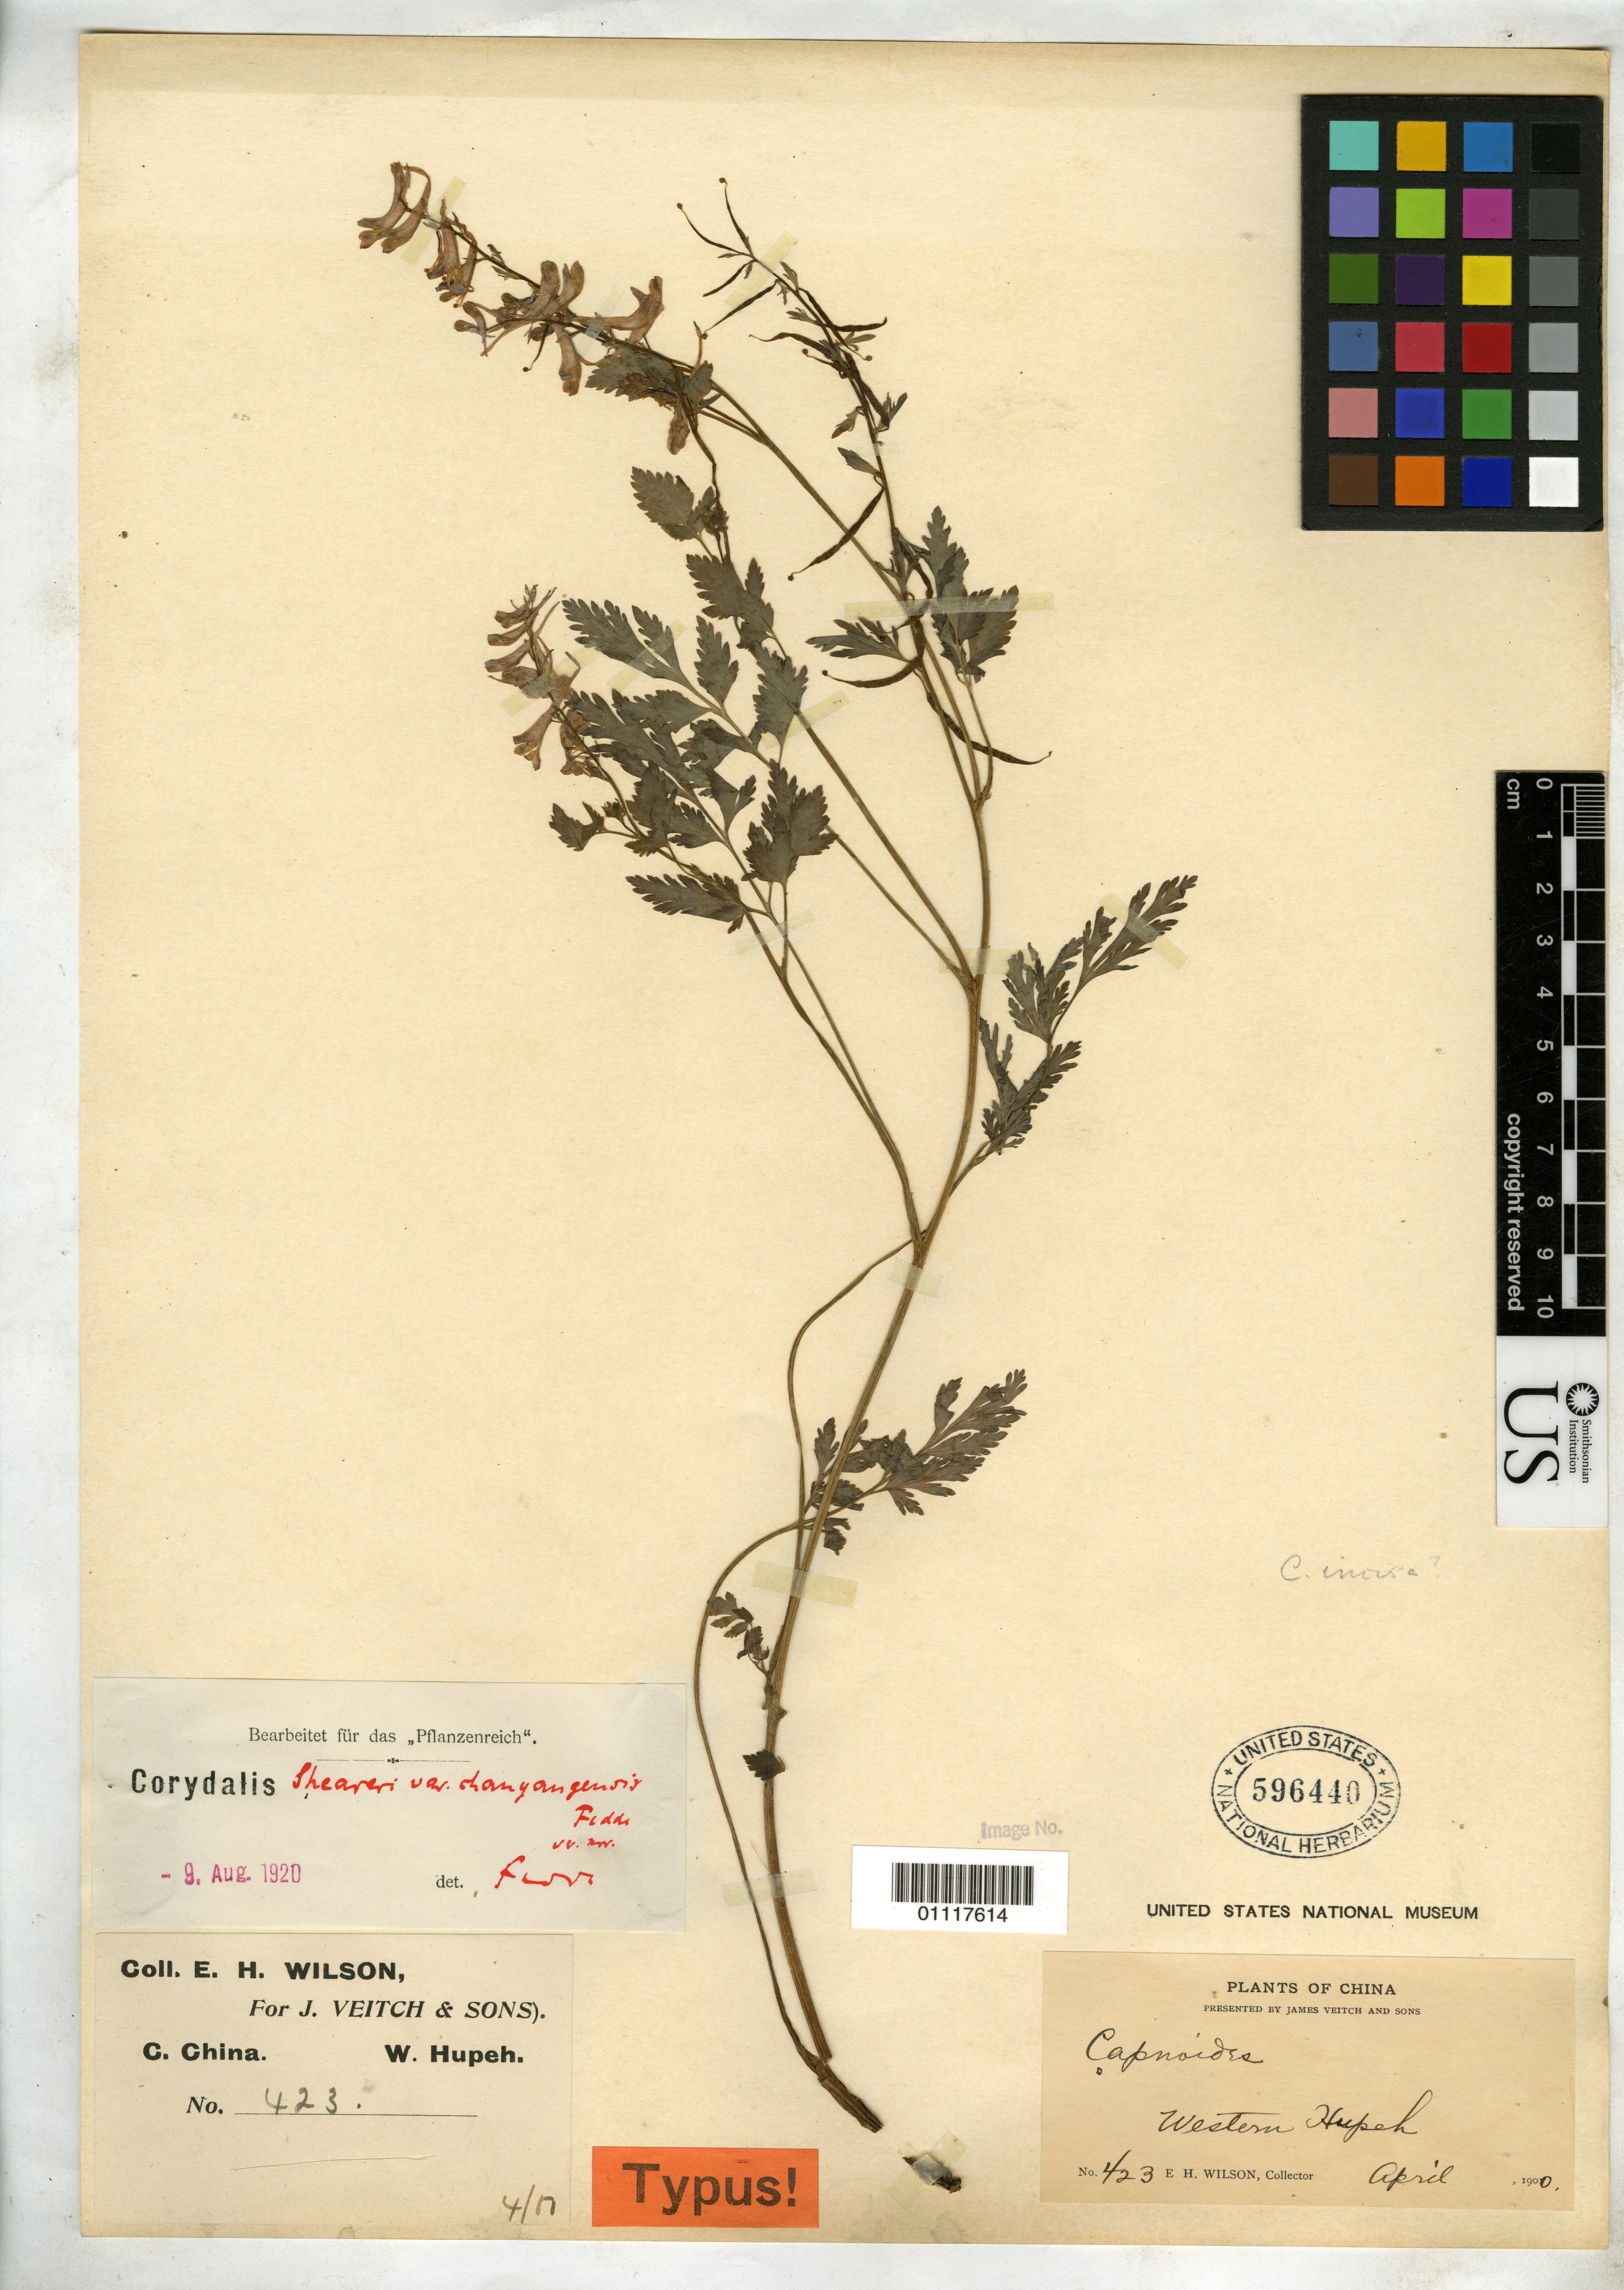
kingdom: Plantae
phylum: Tracheophyta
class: Magnoliopsida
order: Ranunculales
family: Papaveraceae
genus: Corydalis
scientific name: Corydalis sheareri var. chanyangensis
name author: Fedde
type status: Type Collection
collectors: E. H. Wilson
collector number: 423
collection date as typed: Apr 1900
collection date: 1900-04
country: China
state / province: Hubei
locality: Western Hupeh.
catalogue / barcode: US 596440